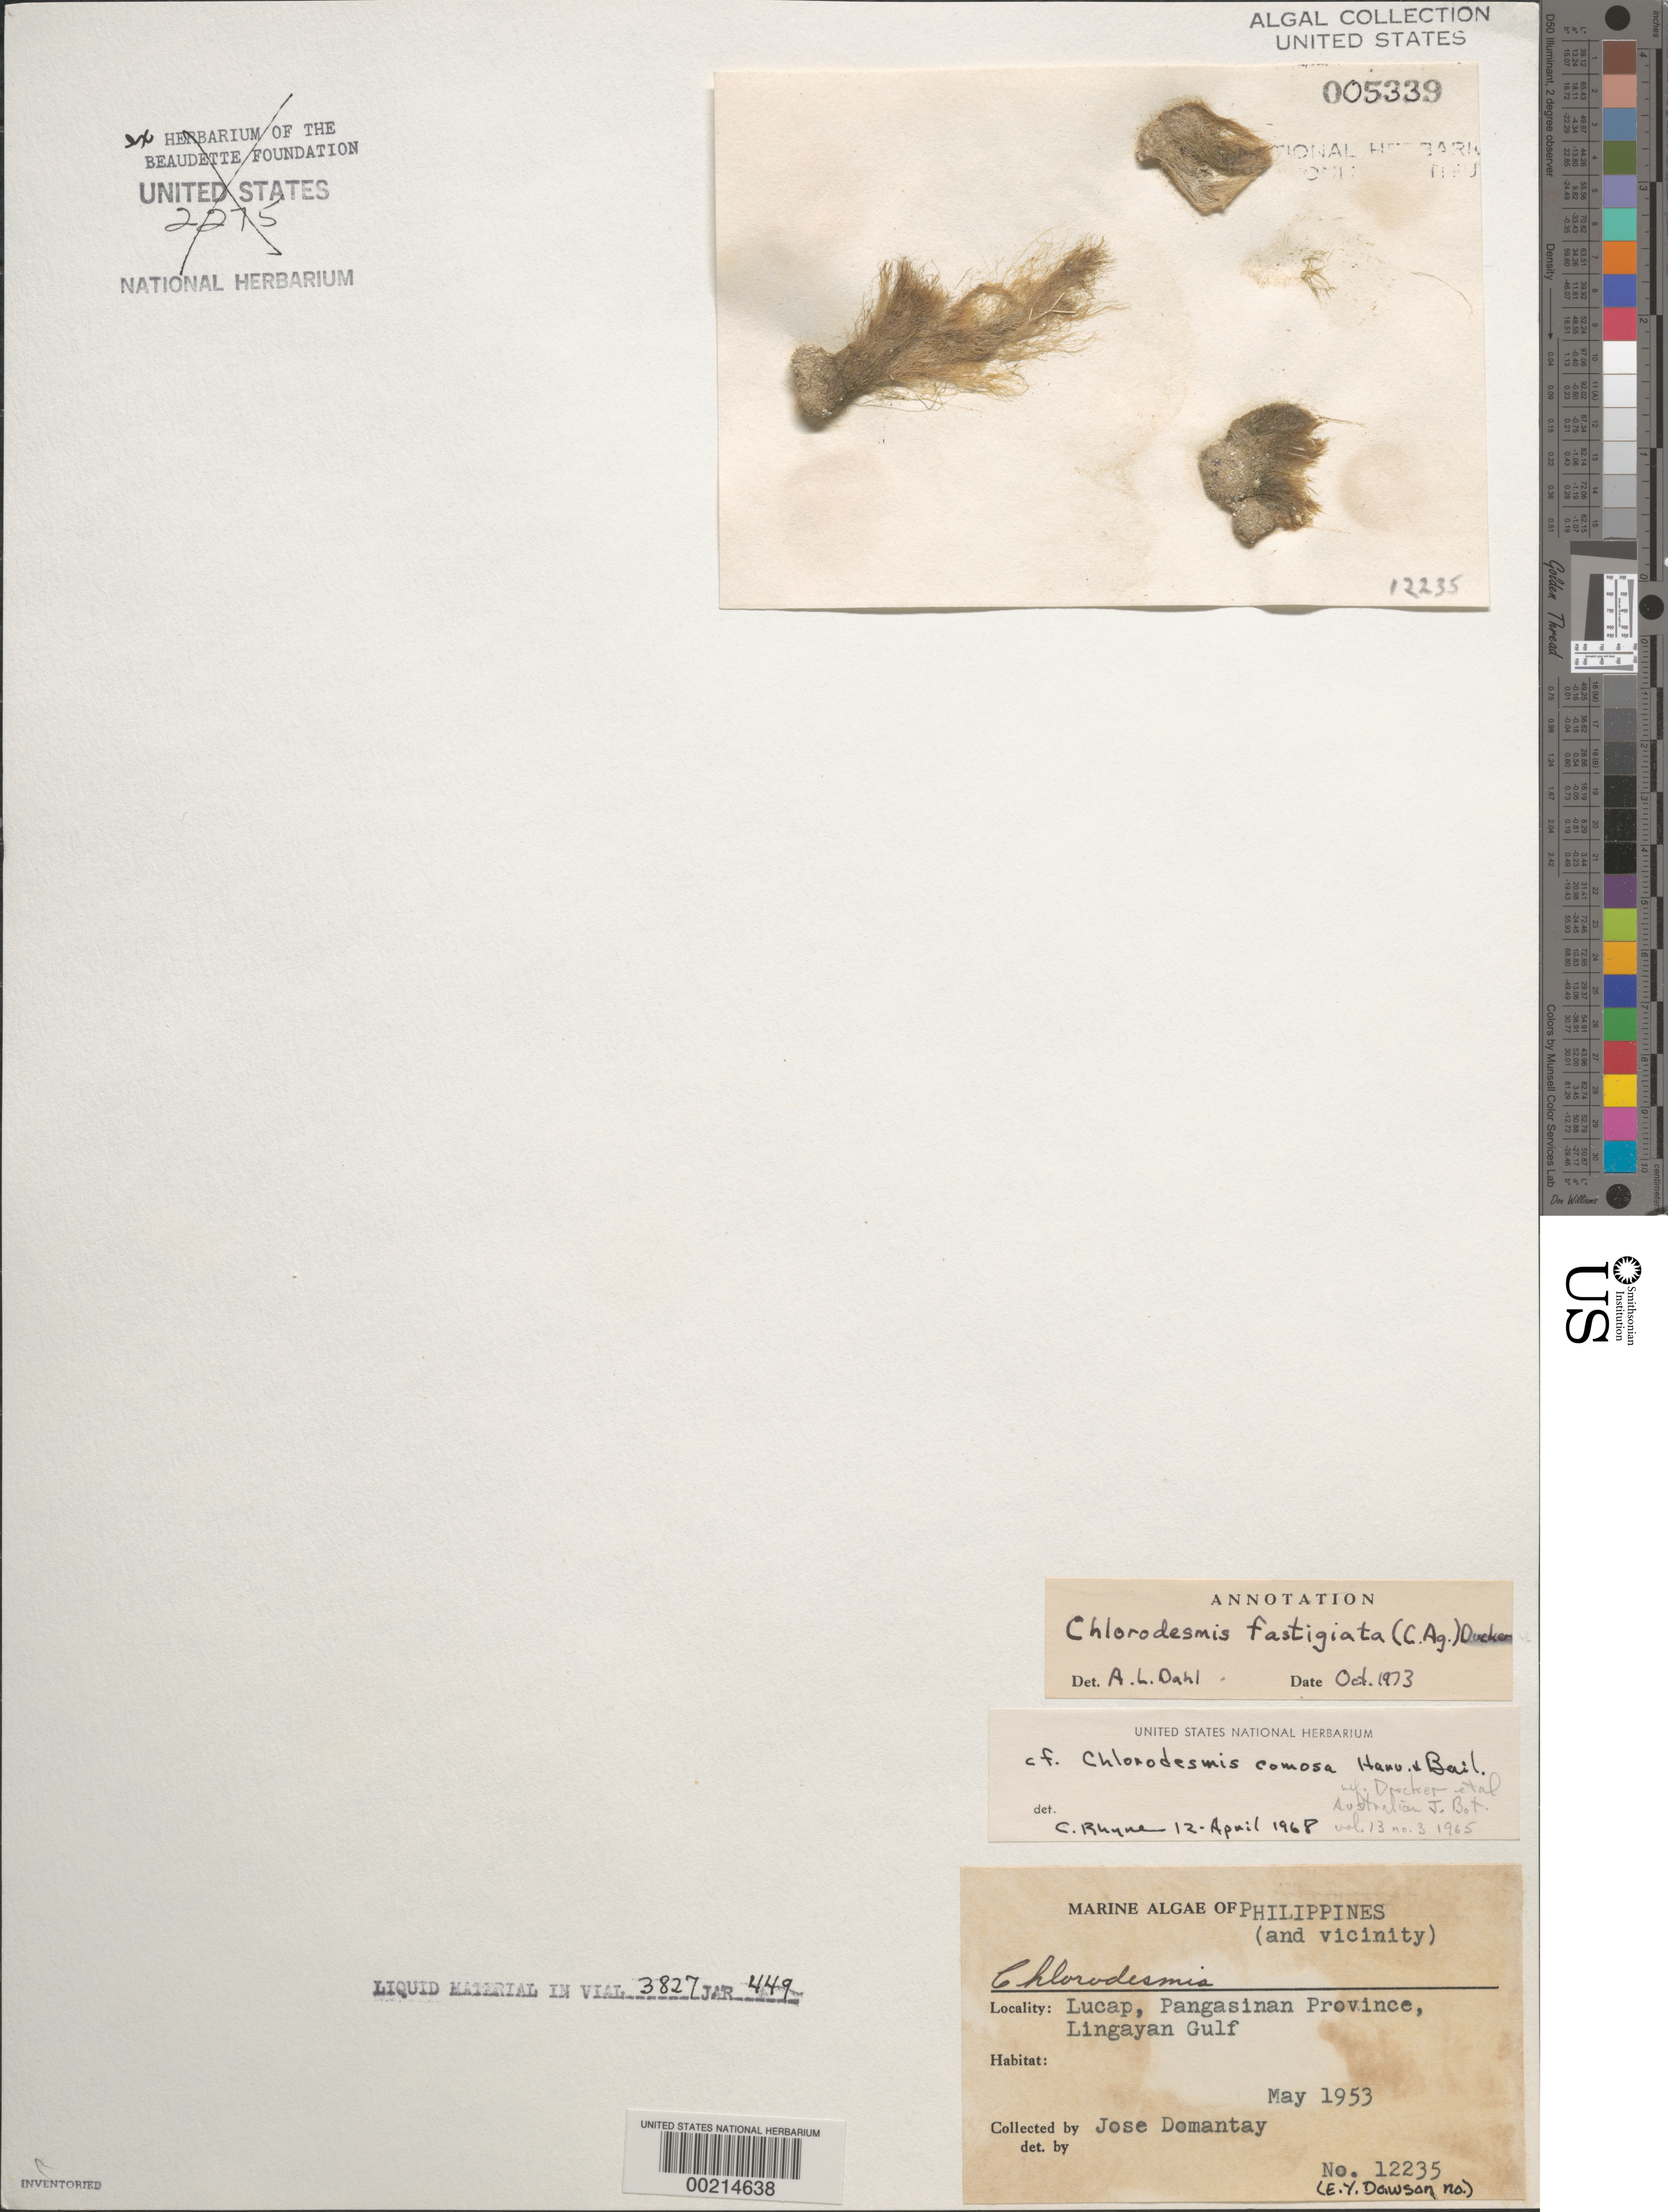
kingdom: Plantae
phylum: Chlorophyta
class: Ulvophyceae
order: Bryopsidales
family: Udoteaceae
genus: Chlorodesmis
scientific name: Chlorodesmis fastigiata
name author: (C. Agardh) S.C. Ducker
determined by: Dahl, A. E.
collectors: J. Domantay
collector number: EYD 12235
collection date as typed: May 1953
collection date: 1953-05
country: Philippines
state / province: Ilocos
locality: Lucap, pangasinan, lingayan gulf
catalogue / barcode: US 5339